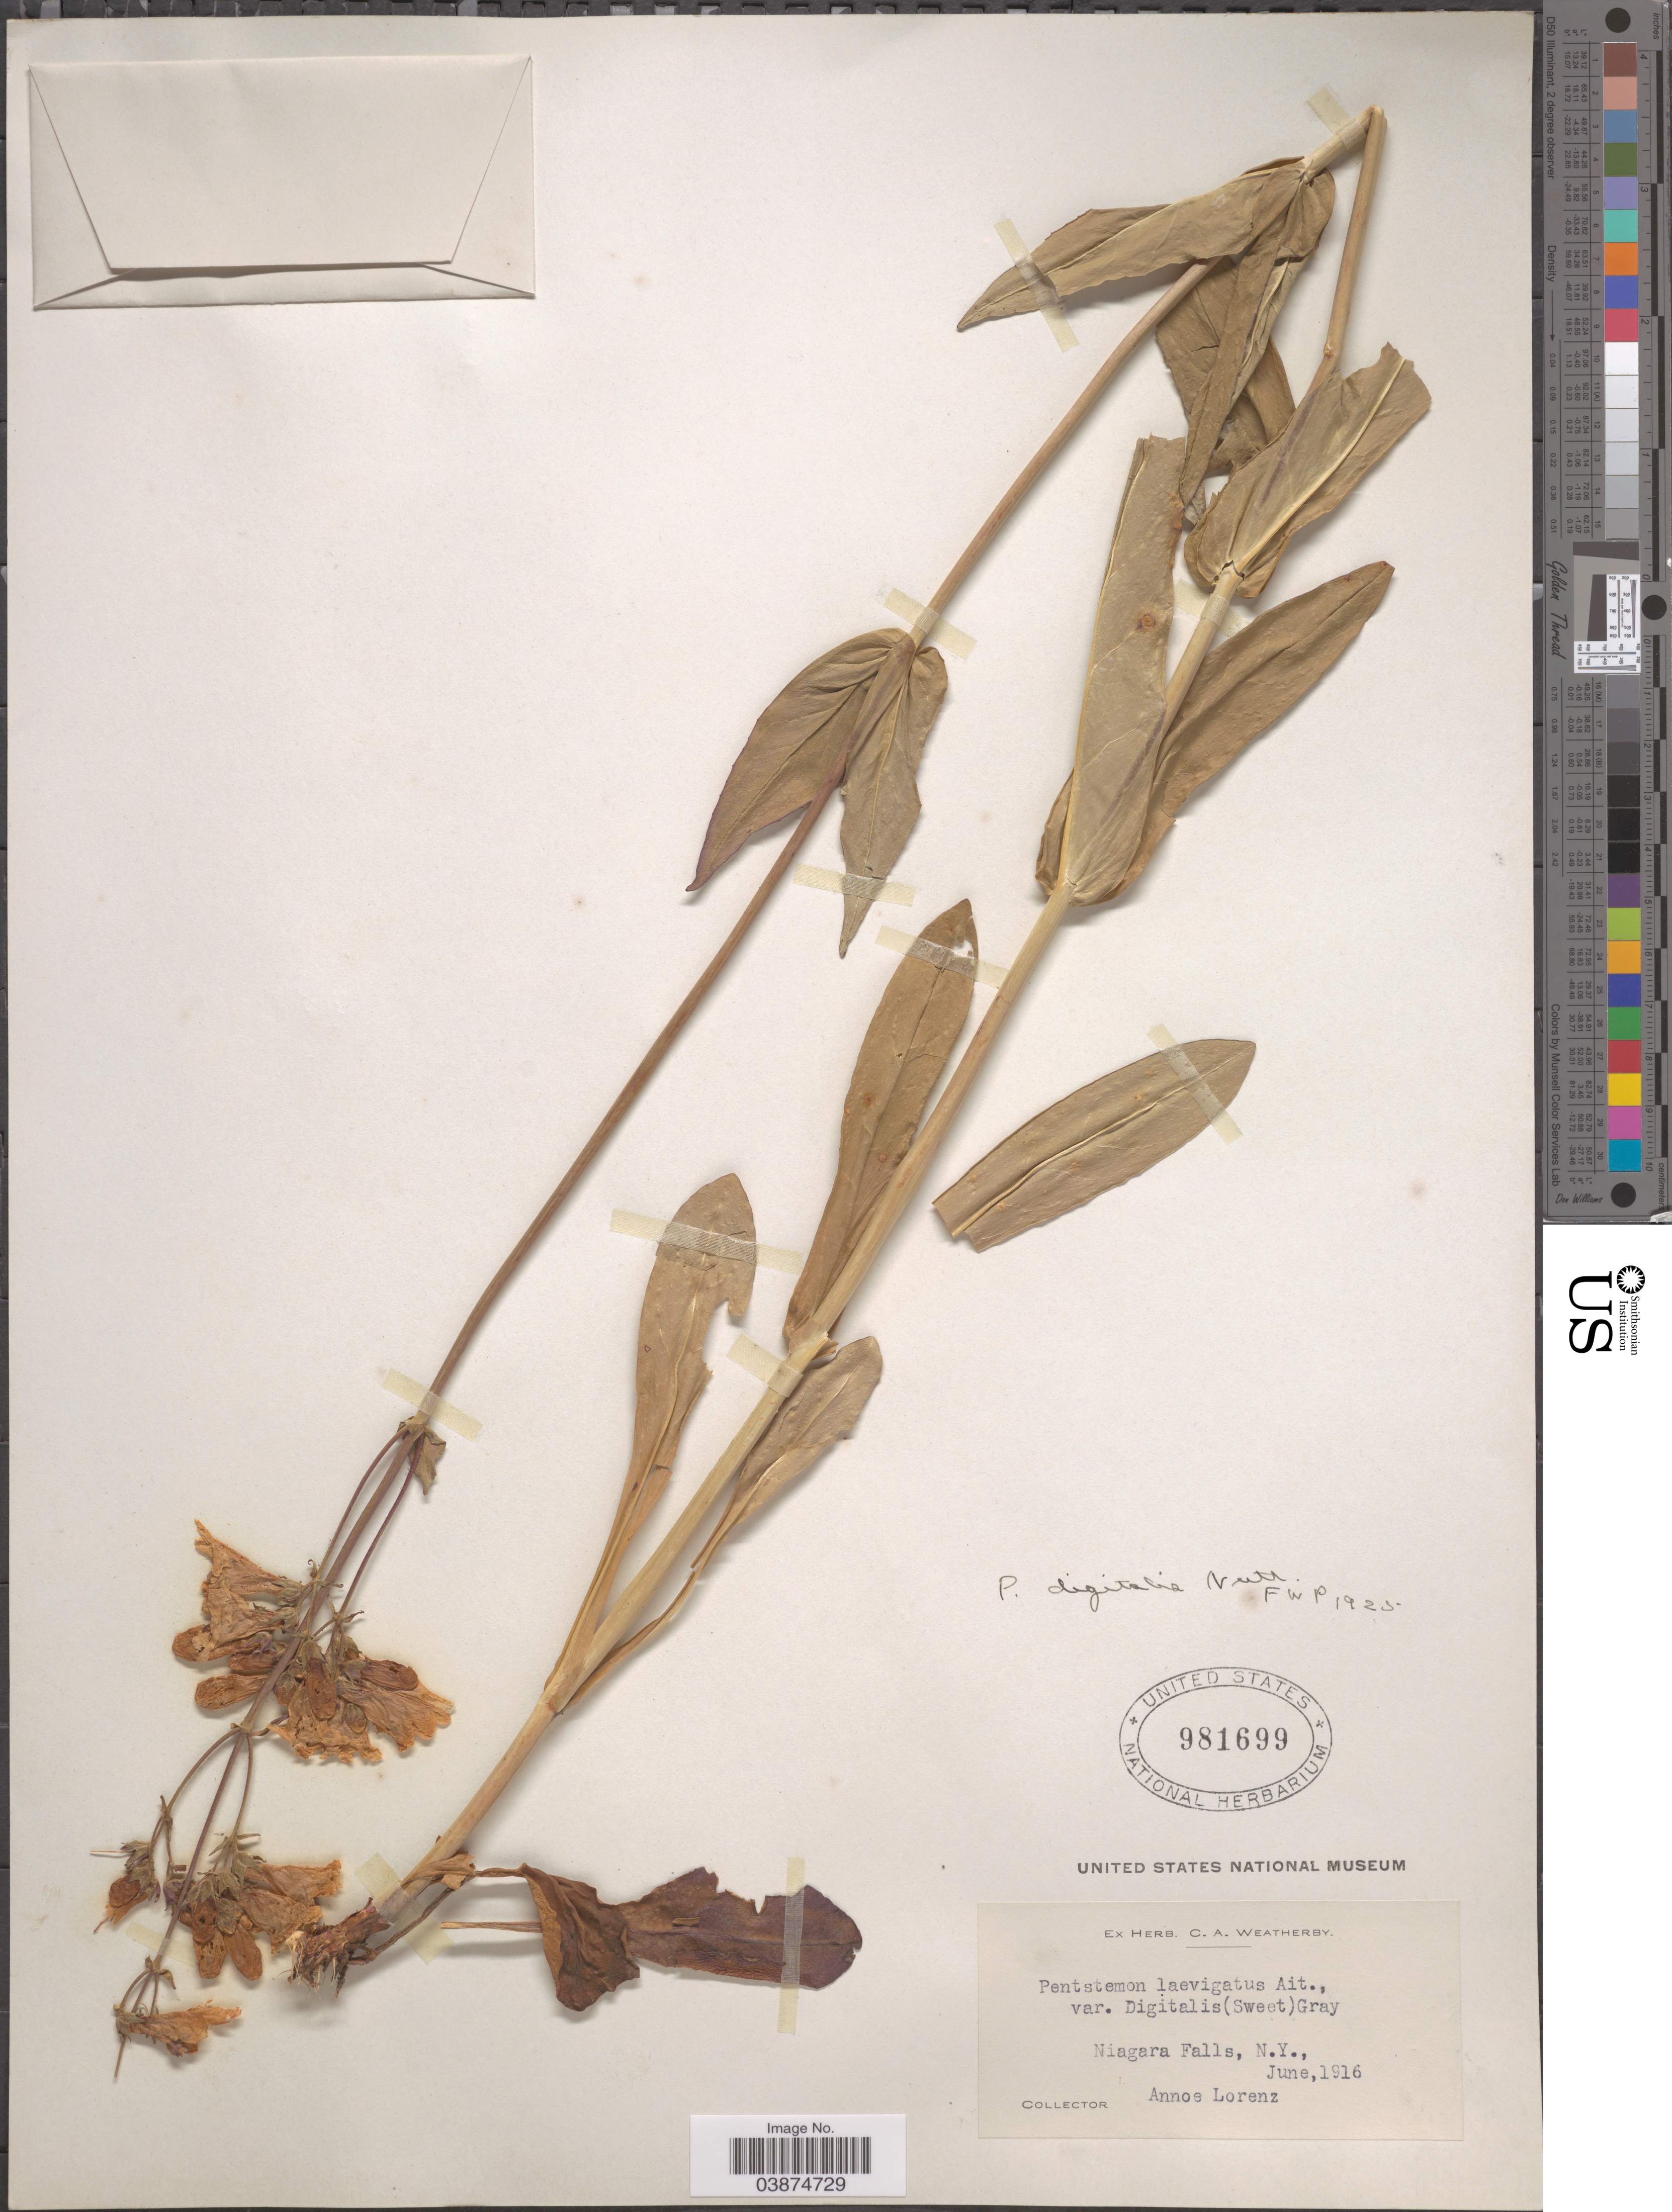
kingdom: Plantae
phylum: Tracheophyta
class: Magnoliopsida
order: Lamiales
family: Plantaginaceae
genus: Penstemon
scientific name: Penstemon digitalis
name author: Nutt. ex Sims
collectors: A. Lorenz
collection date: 1916-06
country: United States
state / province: New York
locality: Niagara Falls.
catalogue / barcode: US 981699